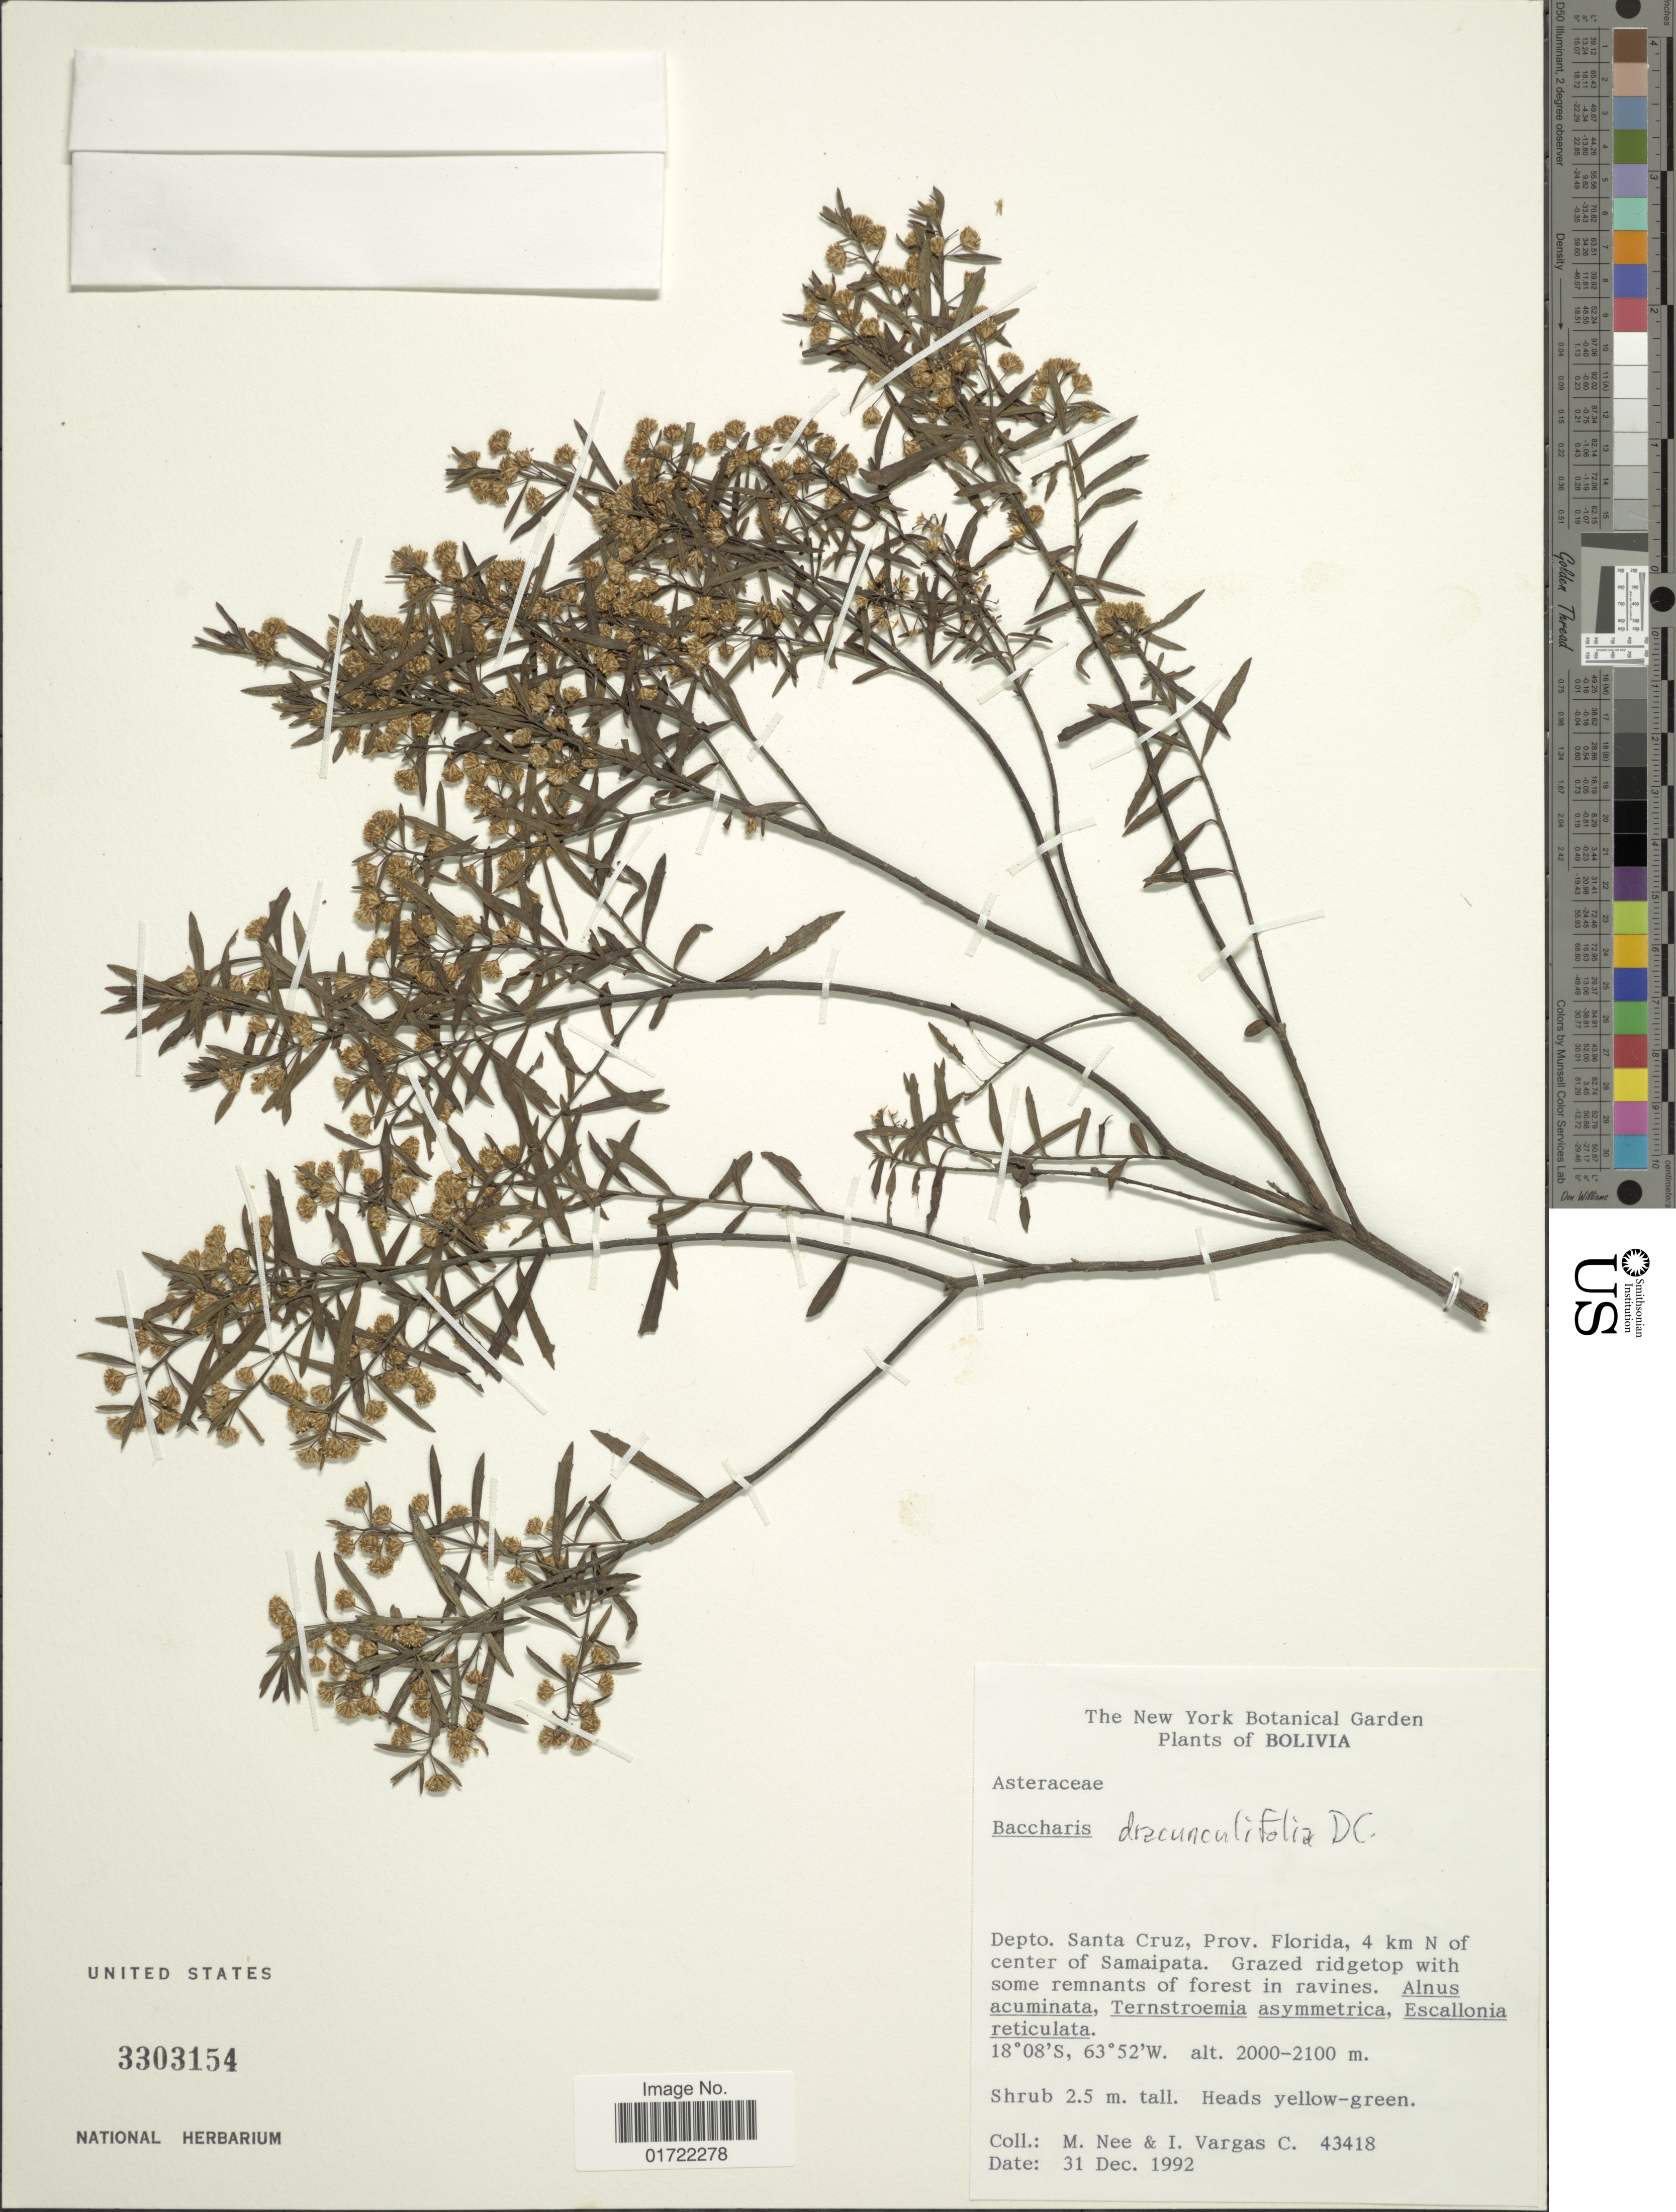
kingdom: Plantae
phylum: Tracheophyta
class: Magnoliopsida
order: Asterales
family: Asteraceae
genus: Baccharis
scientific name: Baccharis dracunculifolia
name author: DC.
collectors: M. Nee & I. Vargas C.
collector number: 43418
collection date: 1992-12-31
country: Bolivia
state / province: Santa Cruz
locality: Prov. Florida, 4 km N of center of Samaipata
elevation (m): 2000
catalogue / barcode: US 3303154